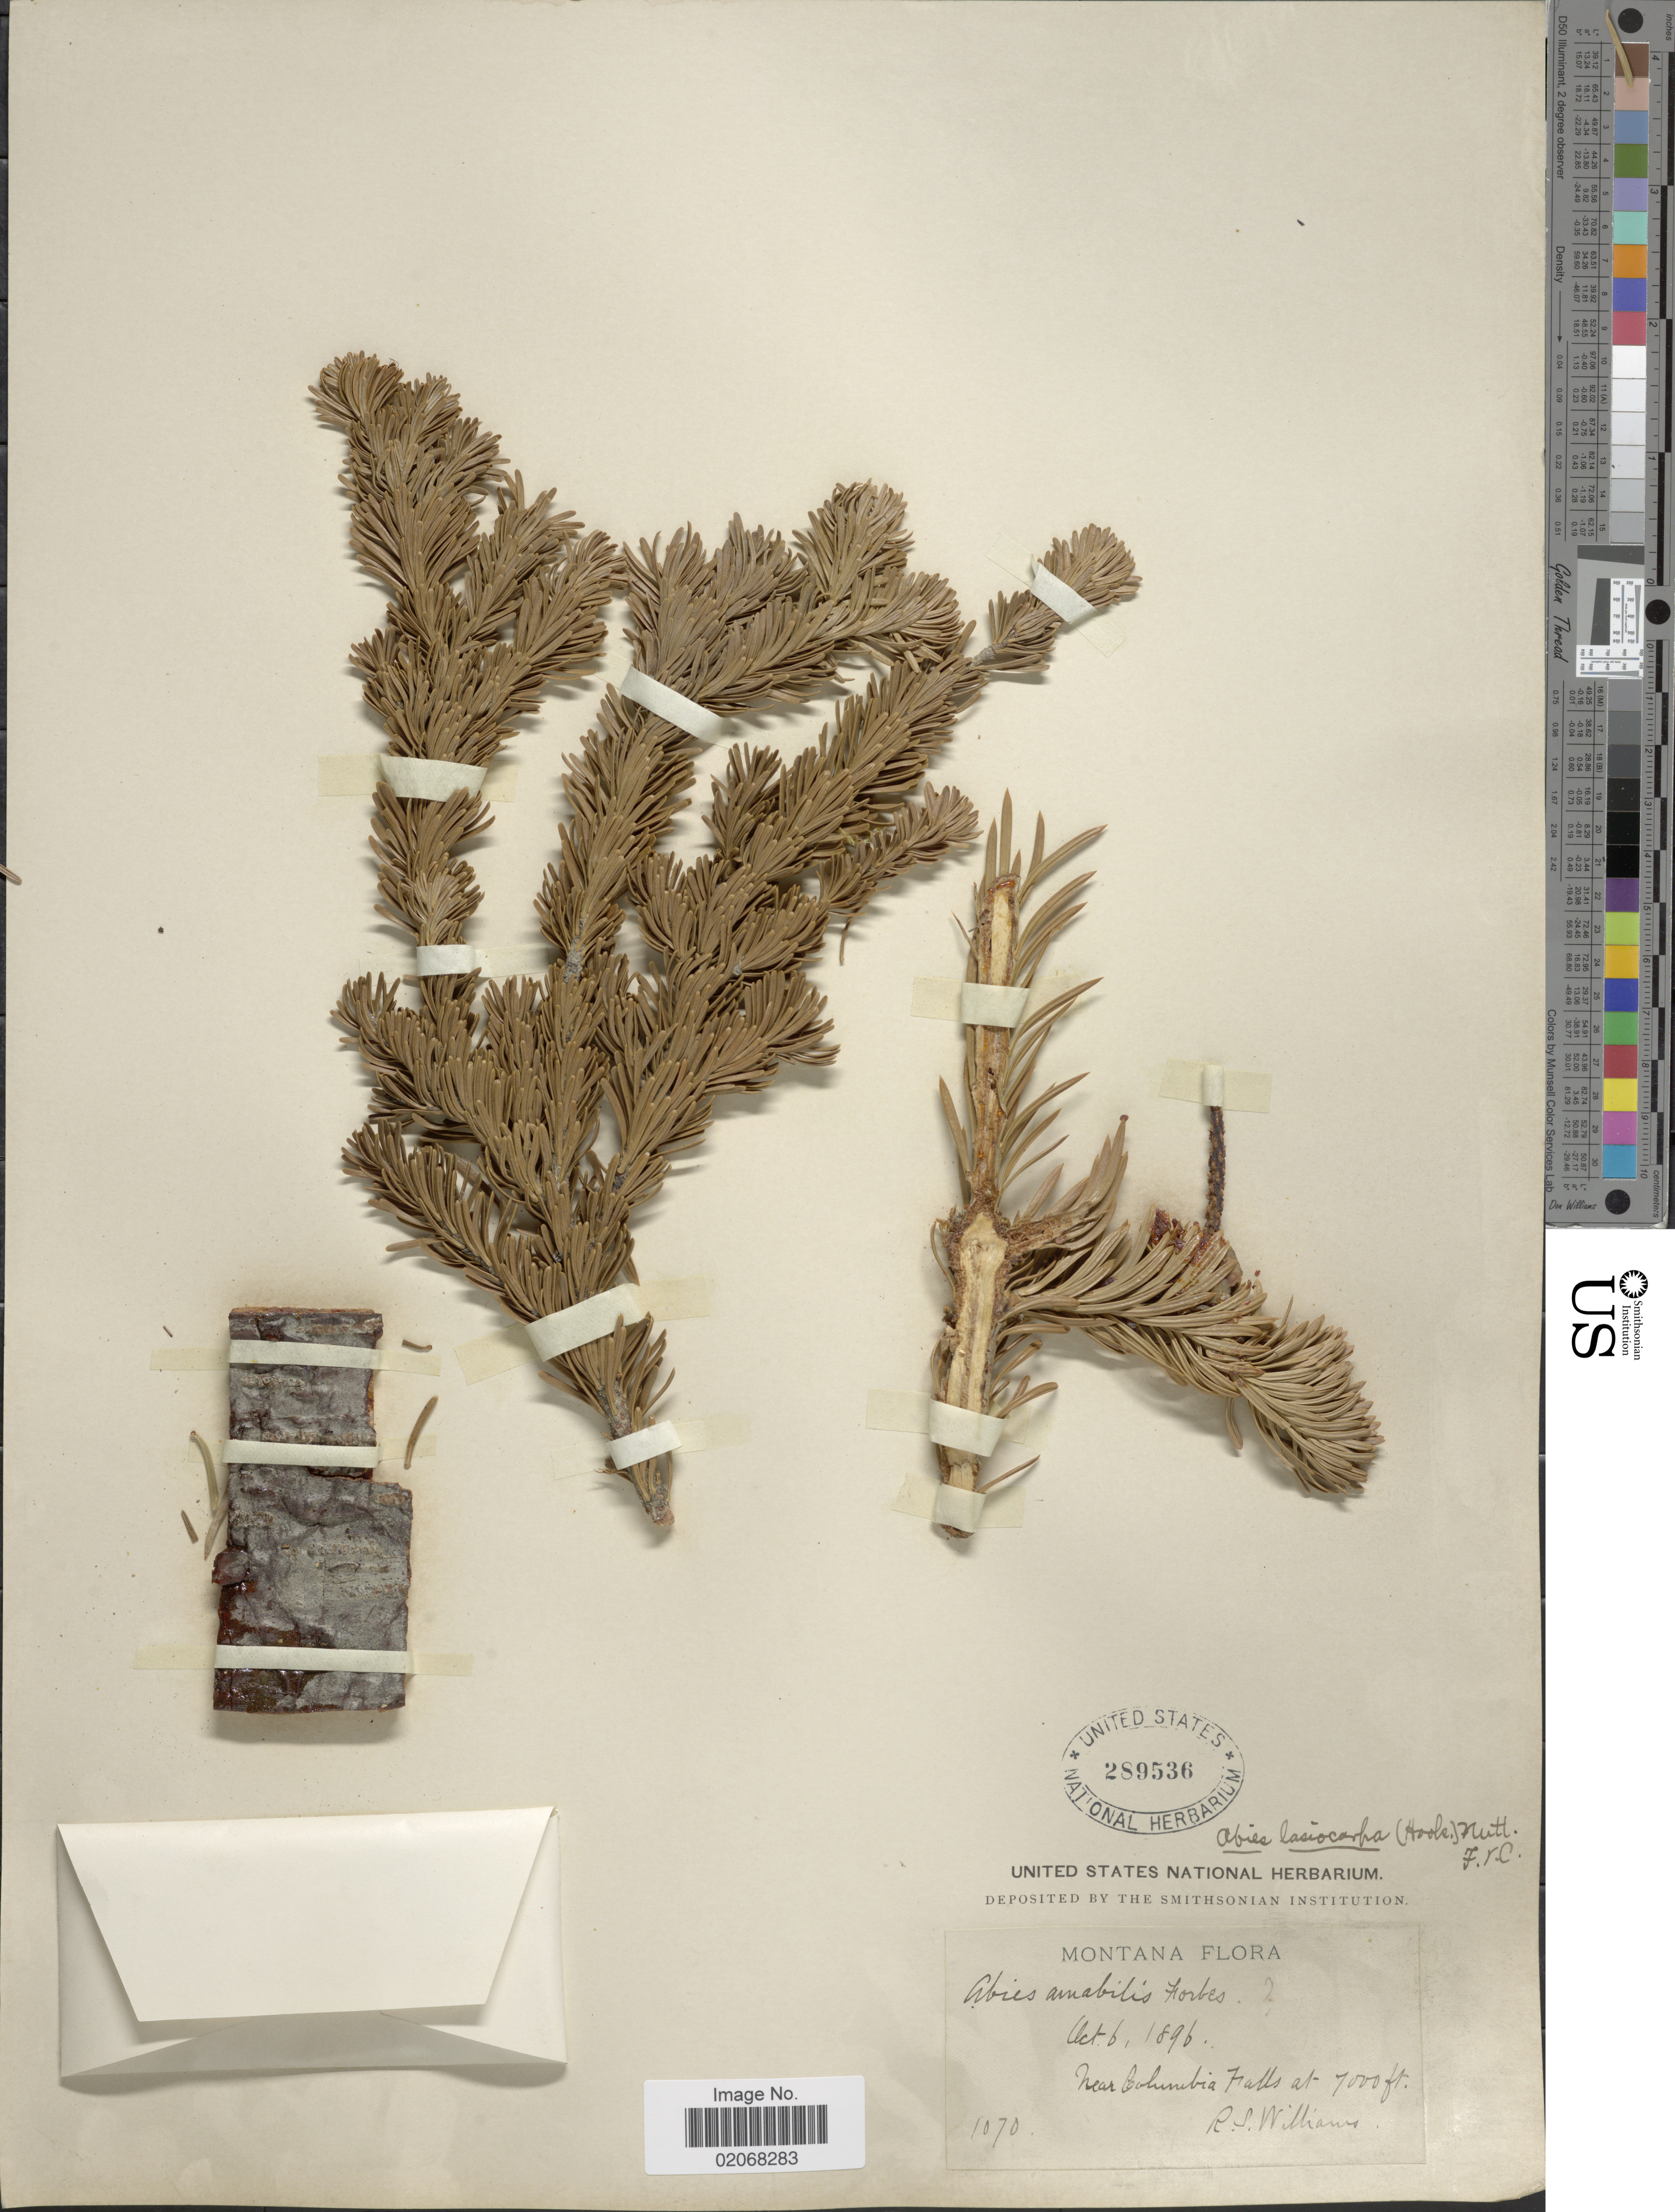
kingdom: Plantae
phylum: Tracheophyta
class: Pinopsida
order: Pinales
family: Pinaceae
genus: Abies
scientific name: Abies lasiocarpa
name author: (Hook.) Nutt.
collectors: R. S. Williams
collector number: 1070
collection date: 1896-10-06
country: United States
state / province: Montana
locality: Near Columbia Falls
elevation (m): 2134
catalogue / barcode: US 289536